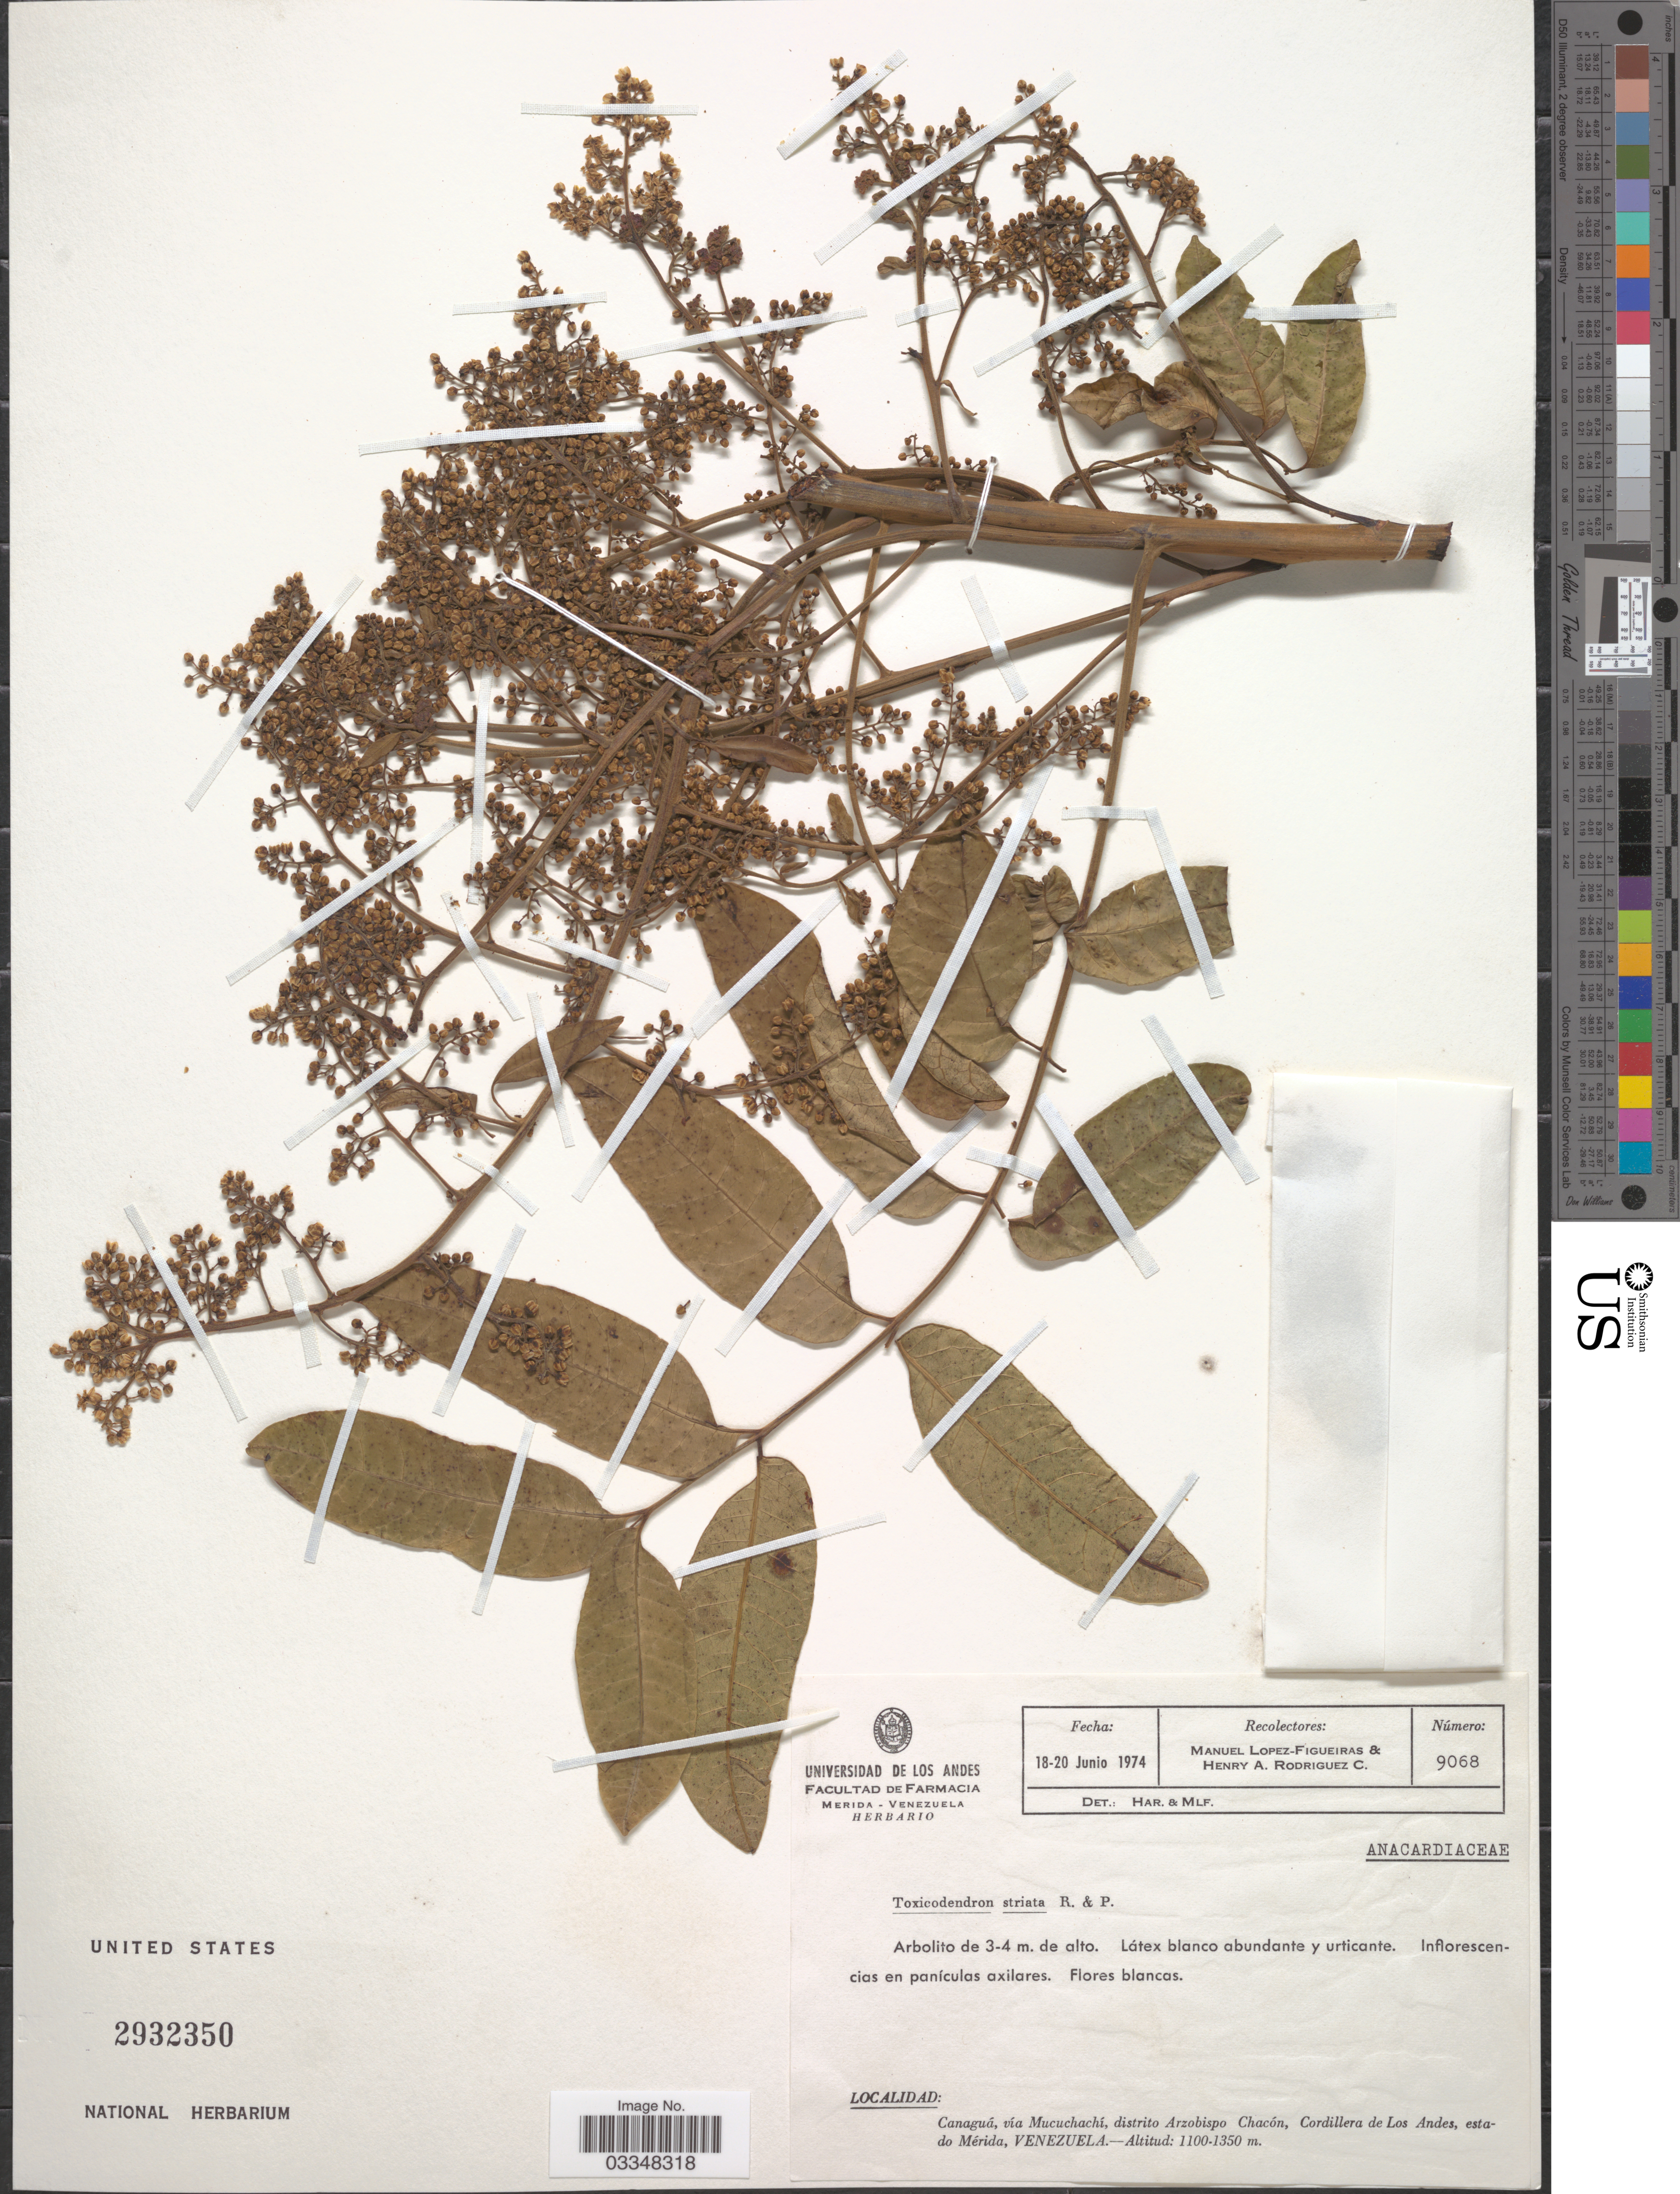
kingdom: Plantae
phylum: Tracheophyta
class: Magnoliopsida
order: Sapindales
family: Anacardiaceae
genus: Toxicodendron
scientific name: Toxicodendron striatum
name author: (Ruiz & Pav.) Kuntze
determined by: Mitchell, John D.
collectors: M. López Figueiras & H. Rodriguez C.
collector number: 9068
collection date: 1974-06-18/1974-06-20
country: Venezuela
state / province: Mérida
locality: Canaguá, vía Mucuchachí, distrito Arzobispo Chacón, Cordillera de Los Andes.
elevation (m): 1100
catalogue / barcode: US 2932350